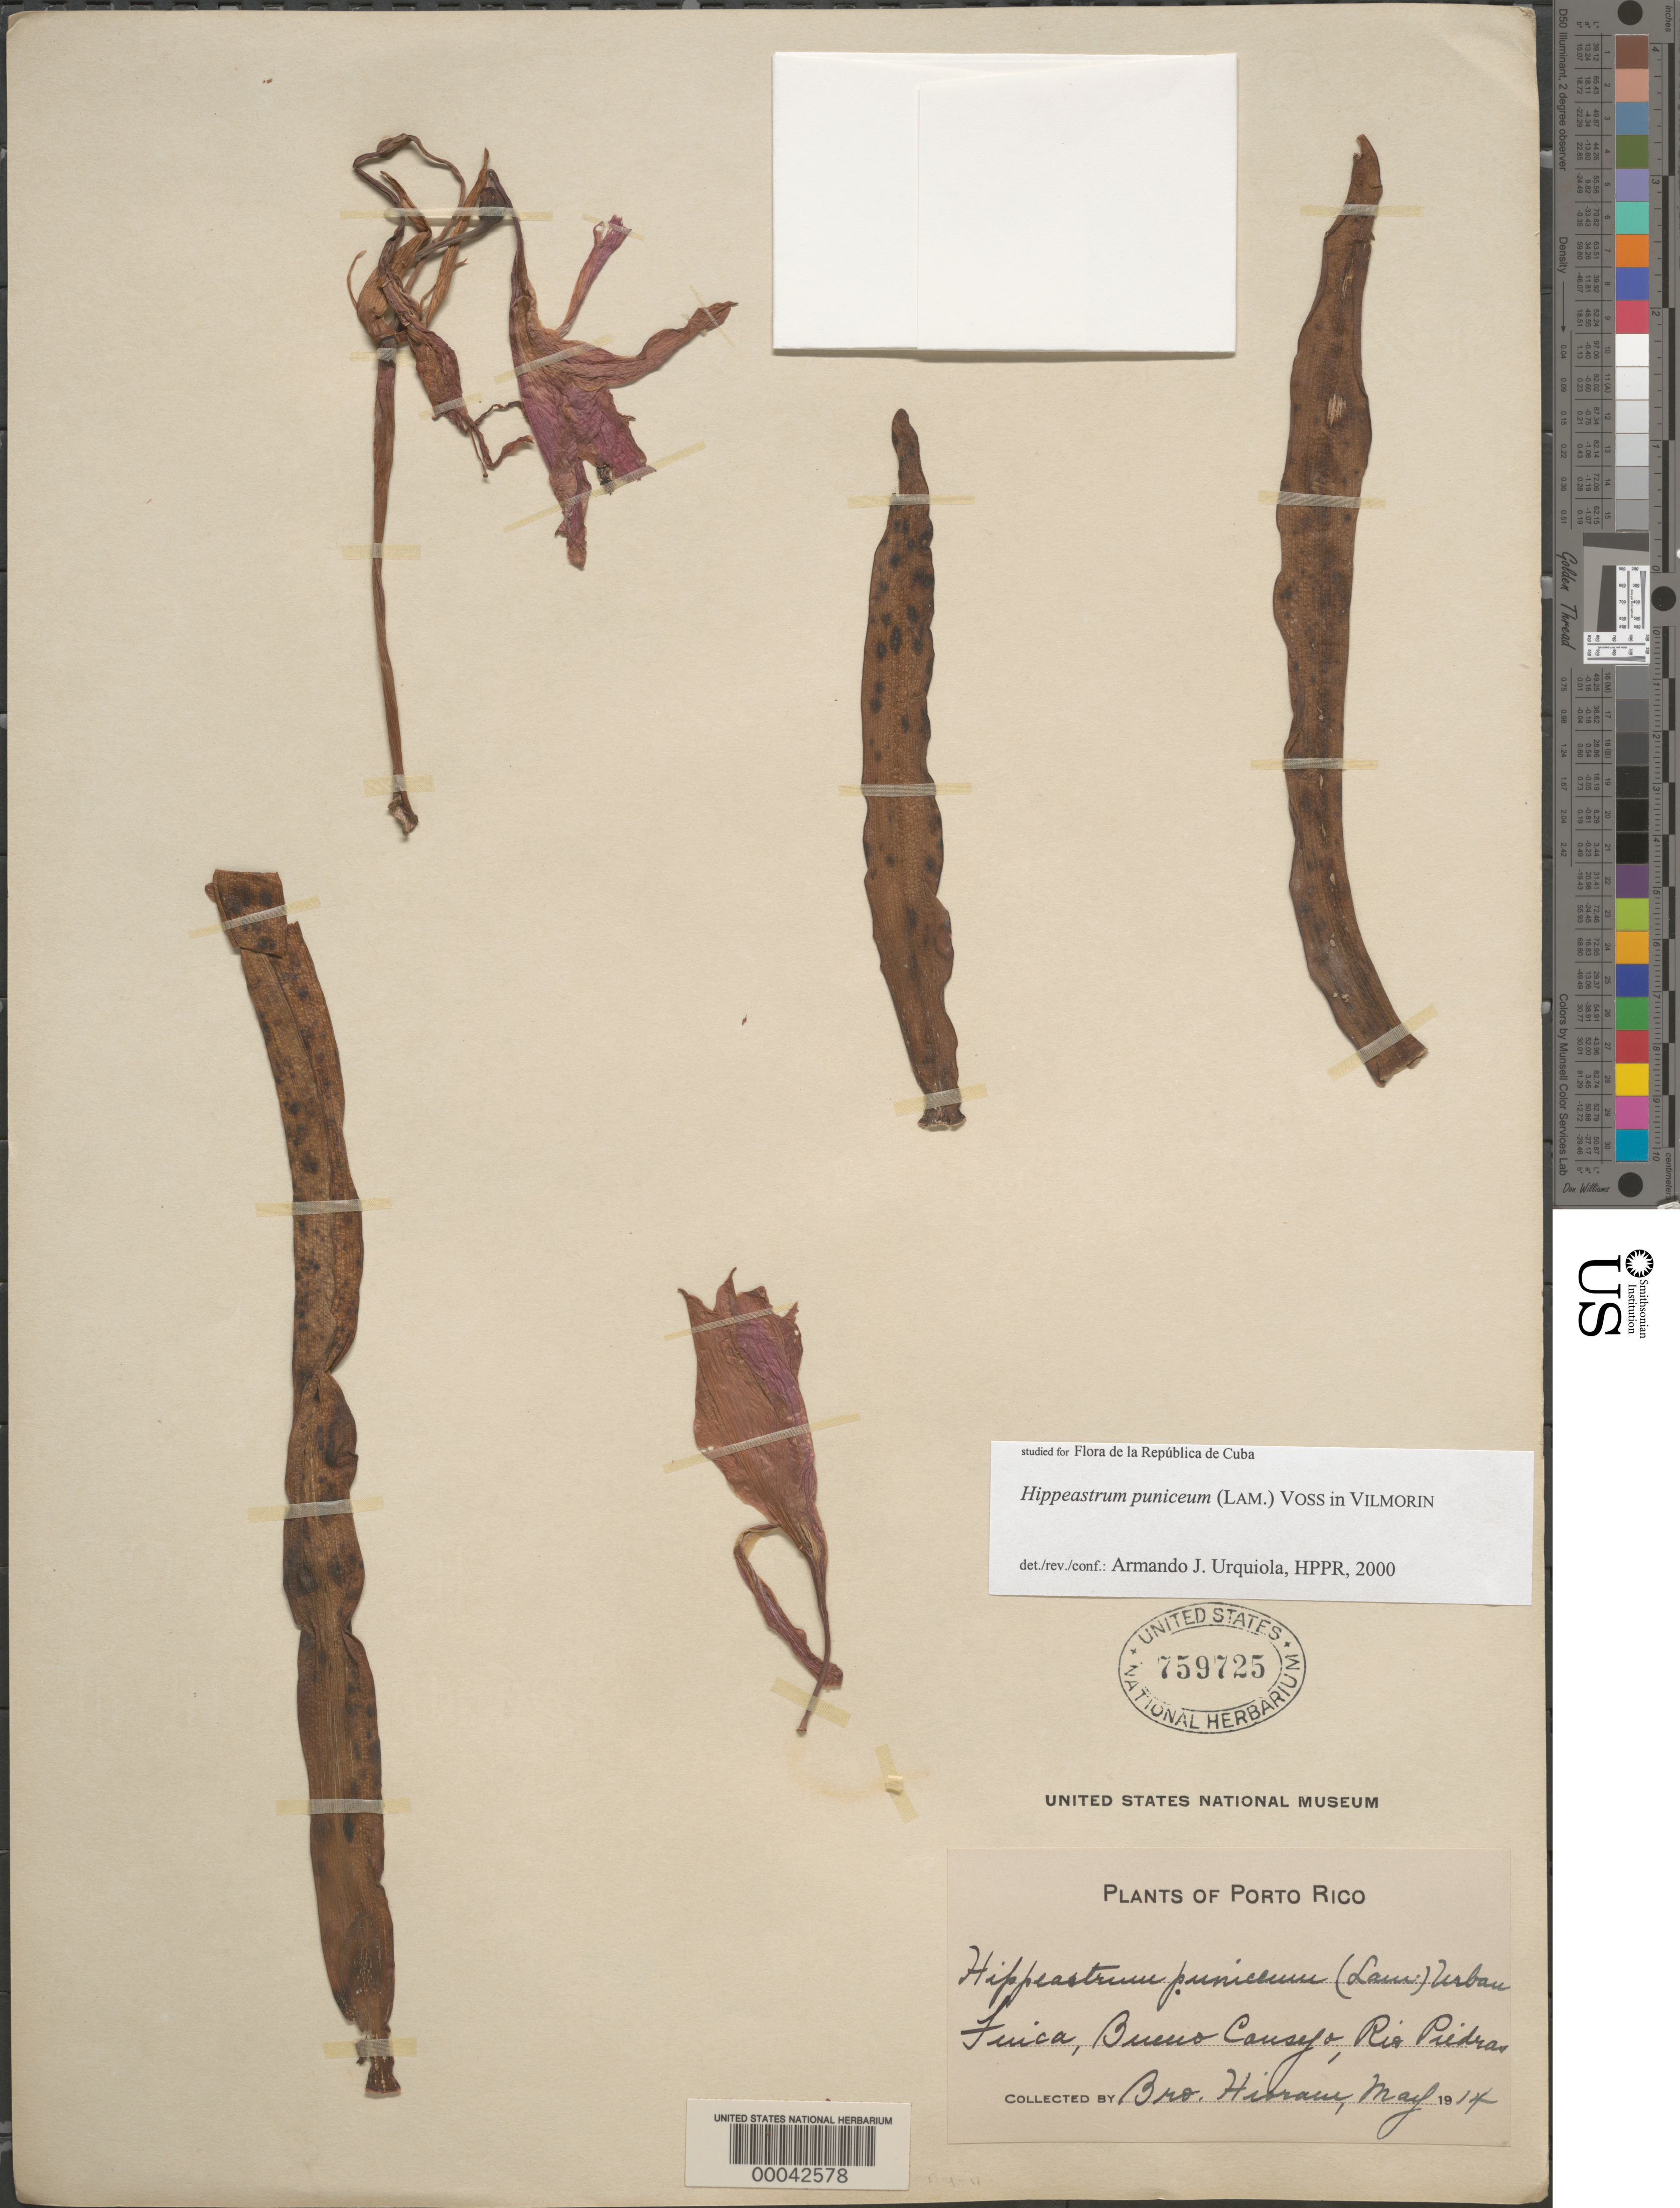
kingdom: Plantae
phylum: Tracheophyta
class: Liliopsida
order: Asparagales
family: Amaryllidaceae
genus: Hippeastrum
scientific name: Hippeastrum puniceum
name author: (Lam.) Voss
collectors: Bro. Hioram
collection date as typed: May 1914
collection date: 1914-05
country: Puerto Rico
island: Greater Antilles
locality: Finca buen consejo, rio piedras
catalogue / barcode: US 759725